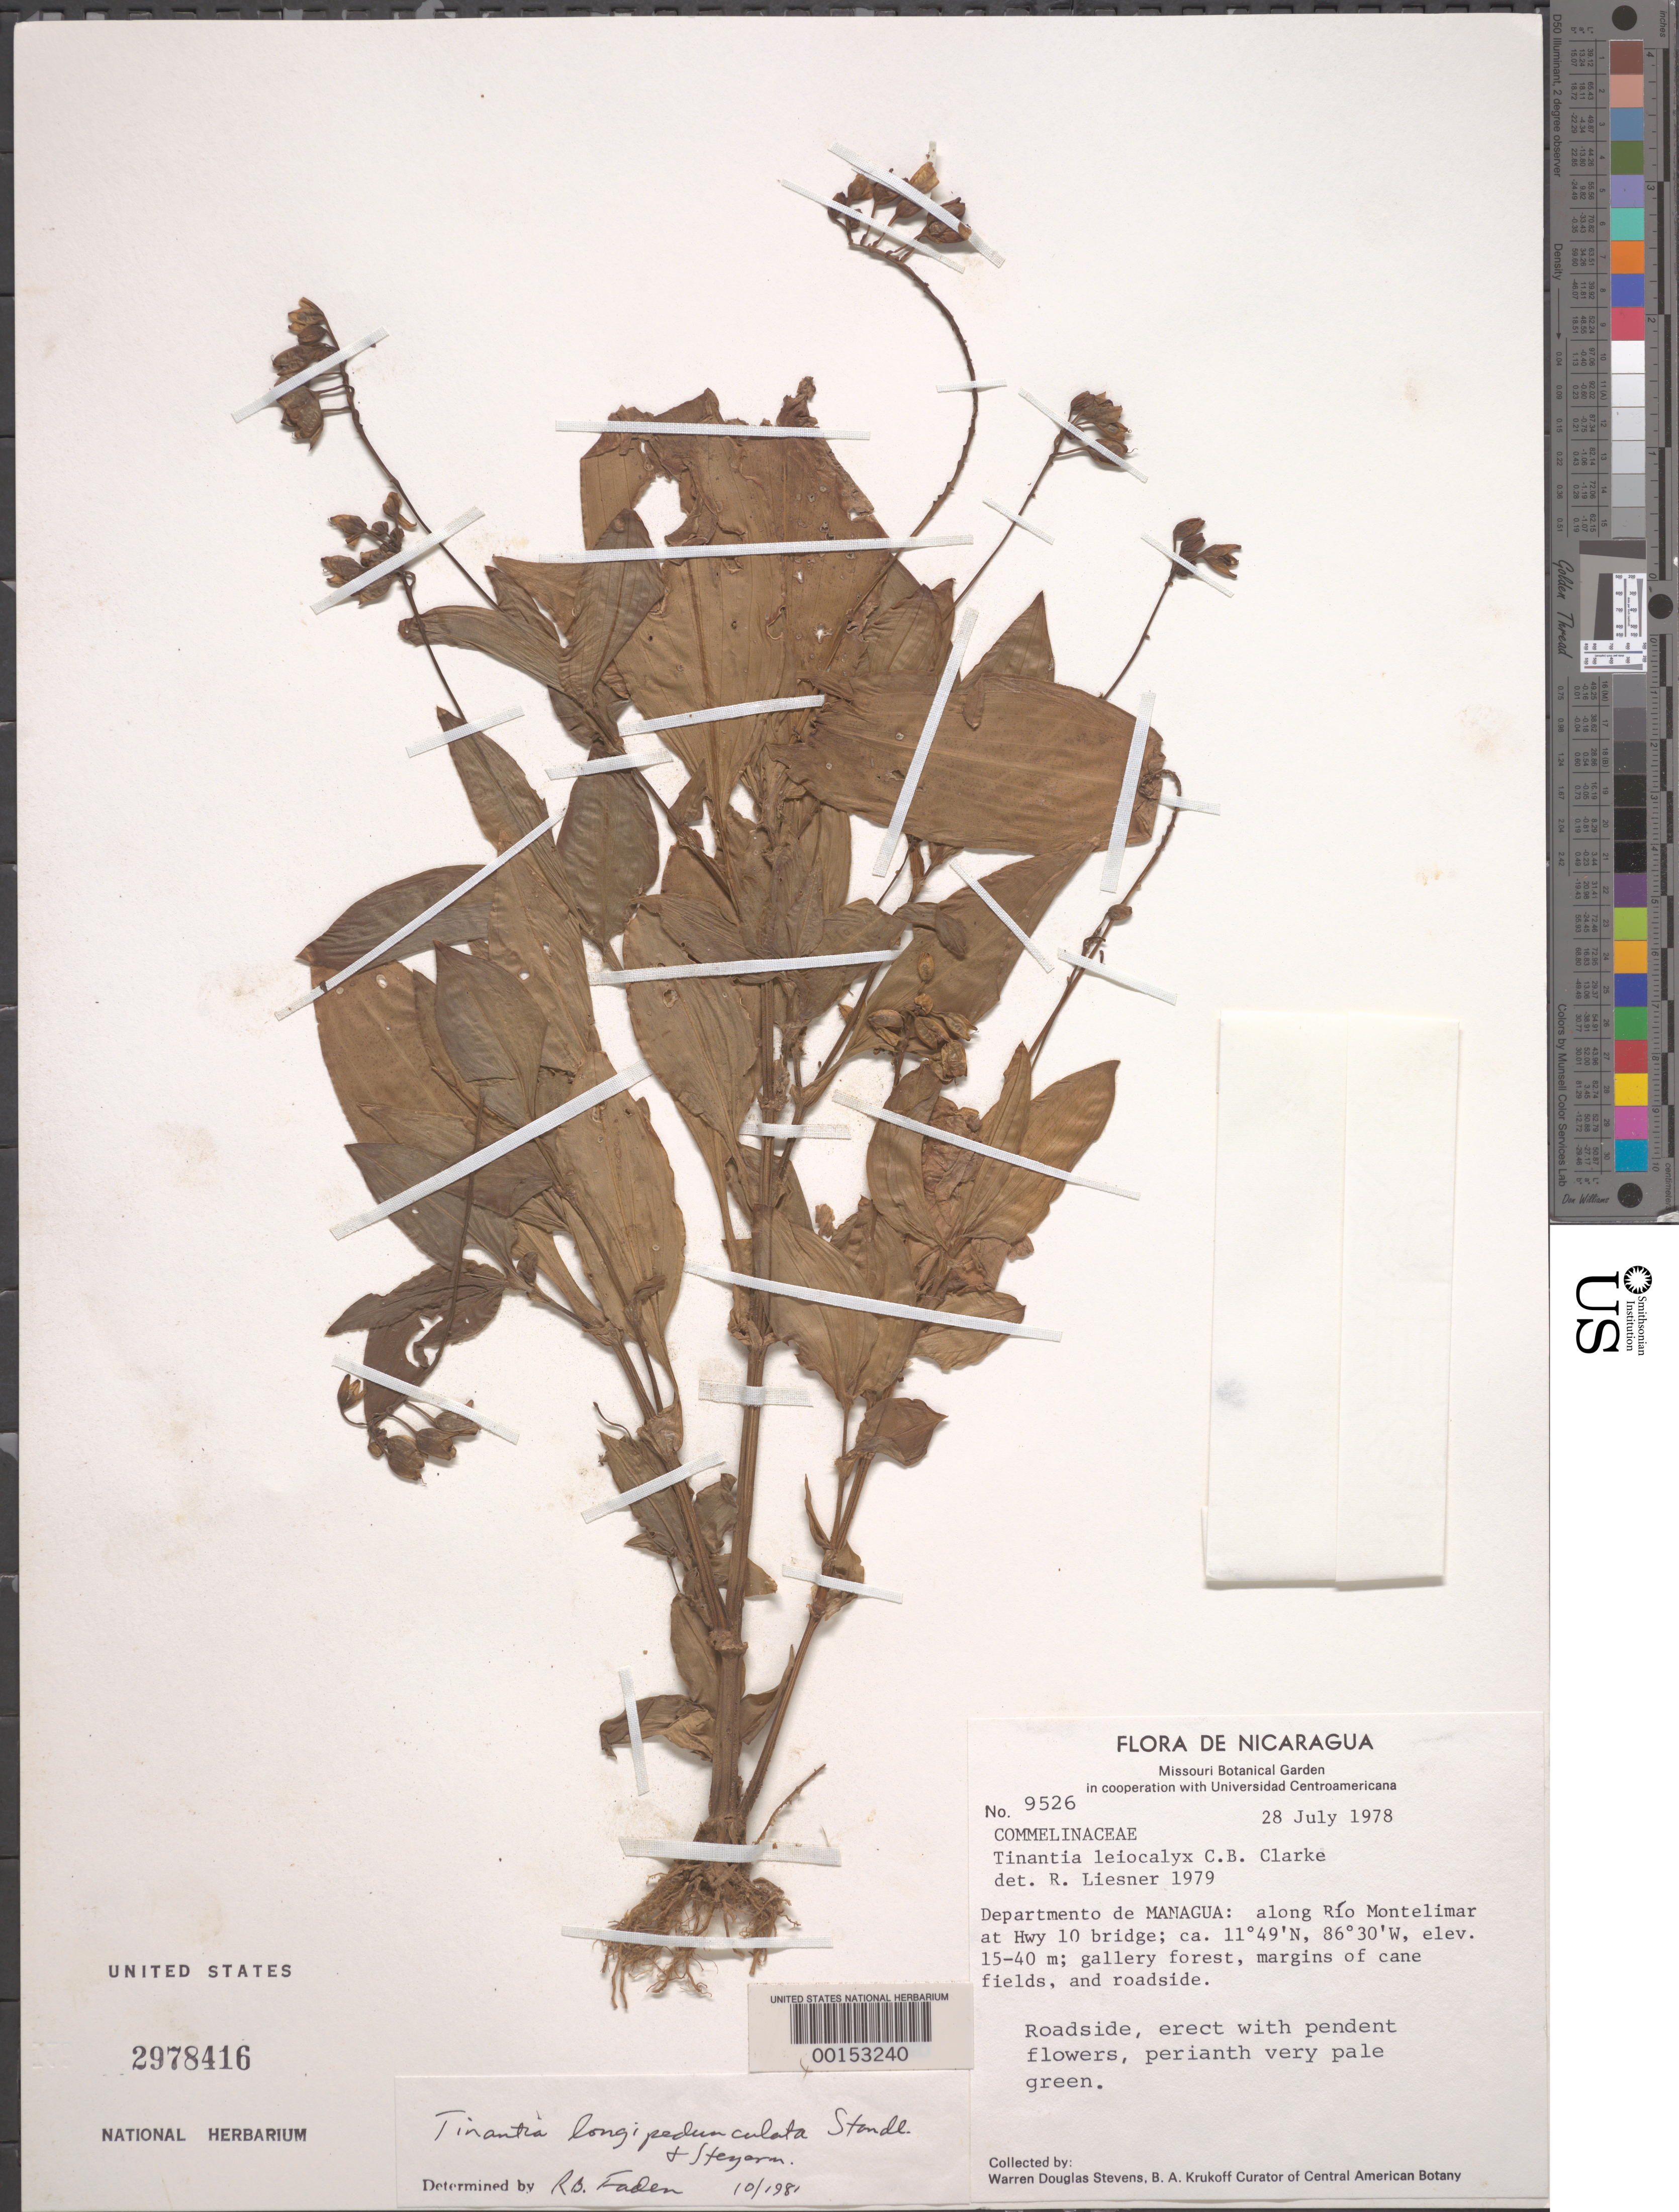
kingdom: Plantae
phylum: Tracheophyta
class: Liliopsida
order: Commelinales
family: Commelinaceae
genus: Tinantia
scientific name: Tinantia longipedunculata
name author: Standl. & Steyerm.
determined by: Faden, Robert B., (US), Smithsonian Institution - National Museum of Natural History (UNITED STATES)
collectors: W. D. Douglas & B. A. Krukoff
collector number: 9526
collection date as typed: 28 Jul 1978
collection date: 1978-07-28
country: Nicaragua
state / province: Managua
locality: Rio montelimar, hwy 10 bridge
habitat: Roadside and cane fields; gallery forest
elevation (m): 15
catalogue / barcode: US 2978416